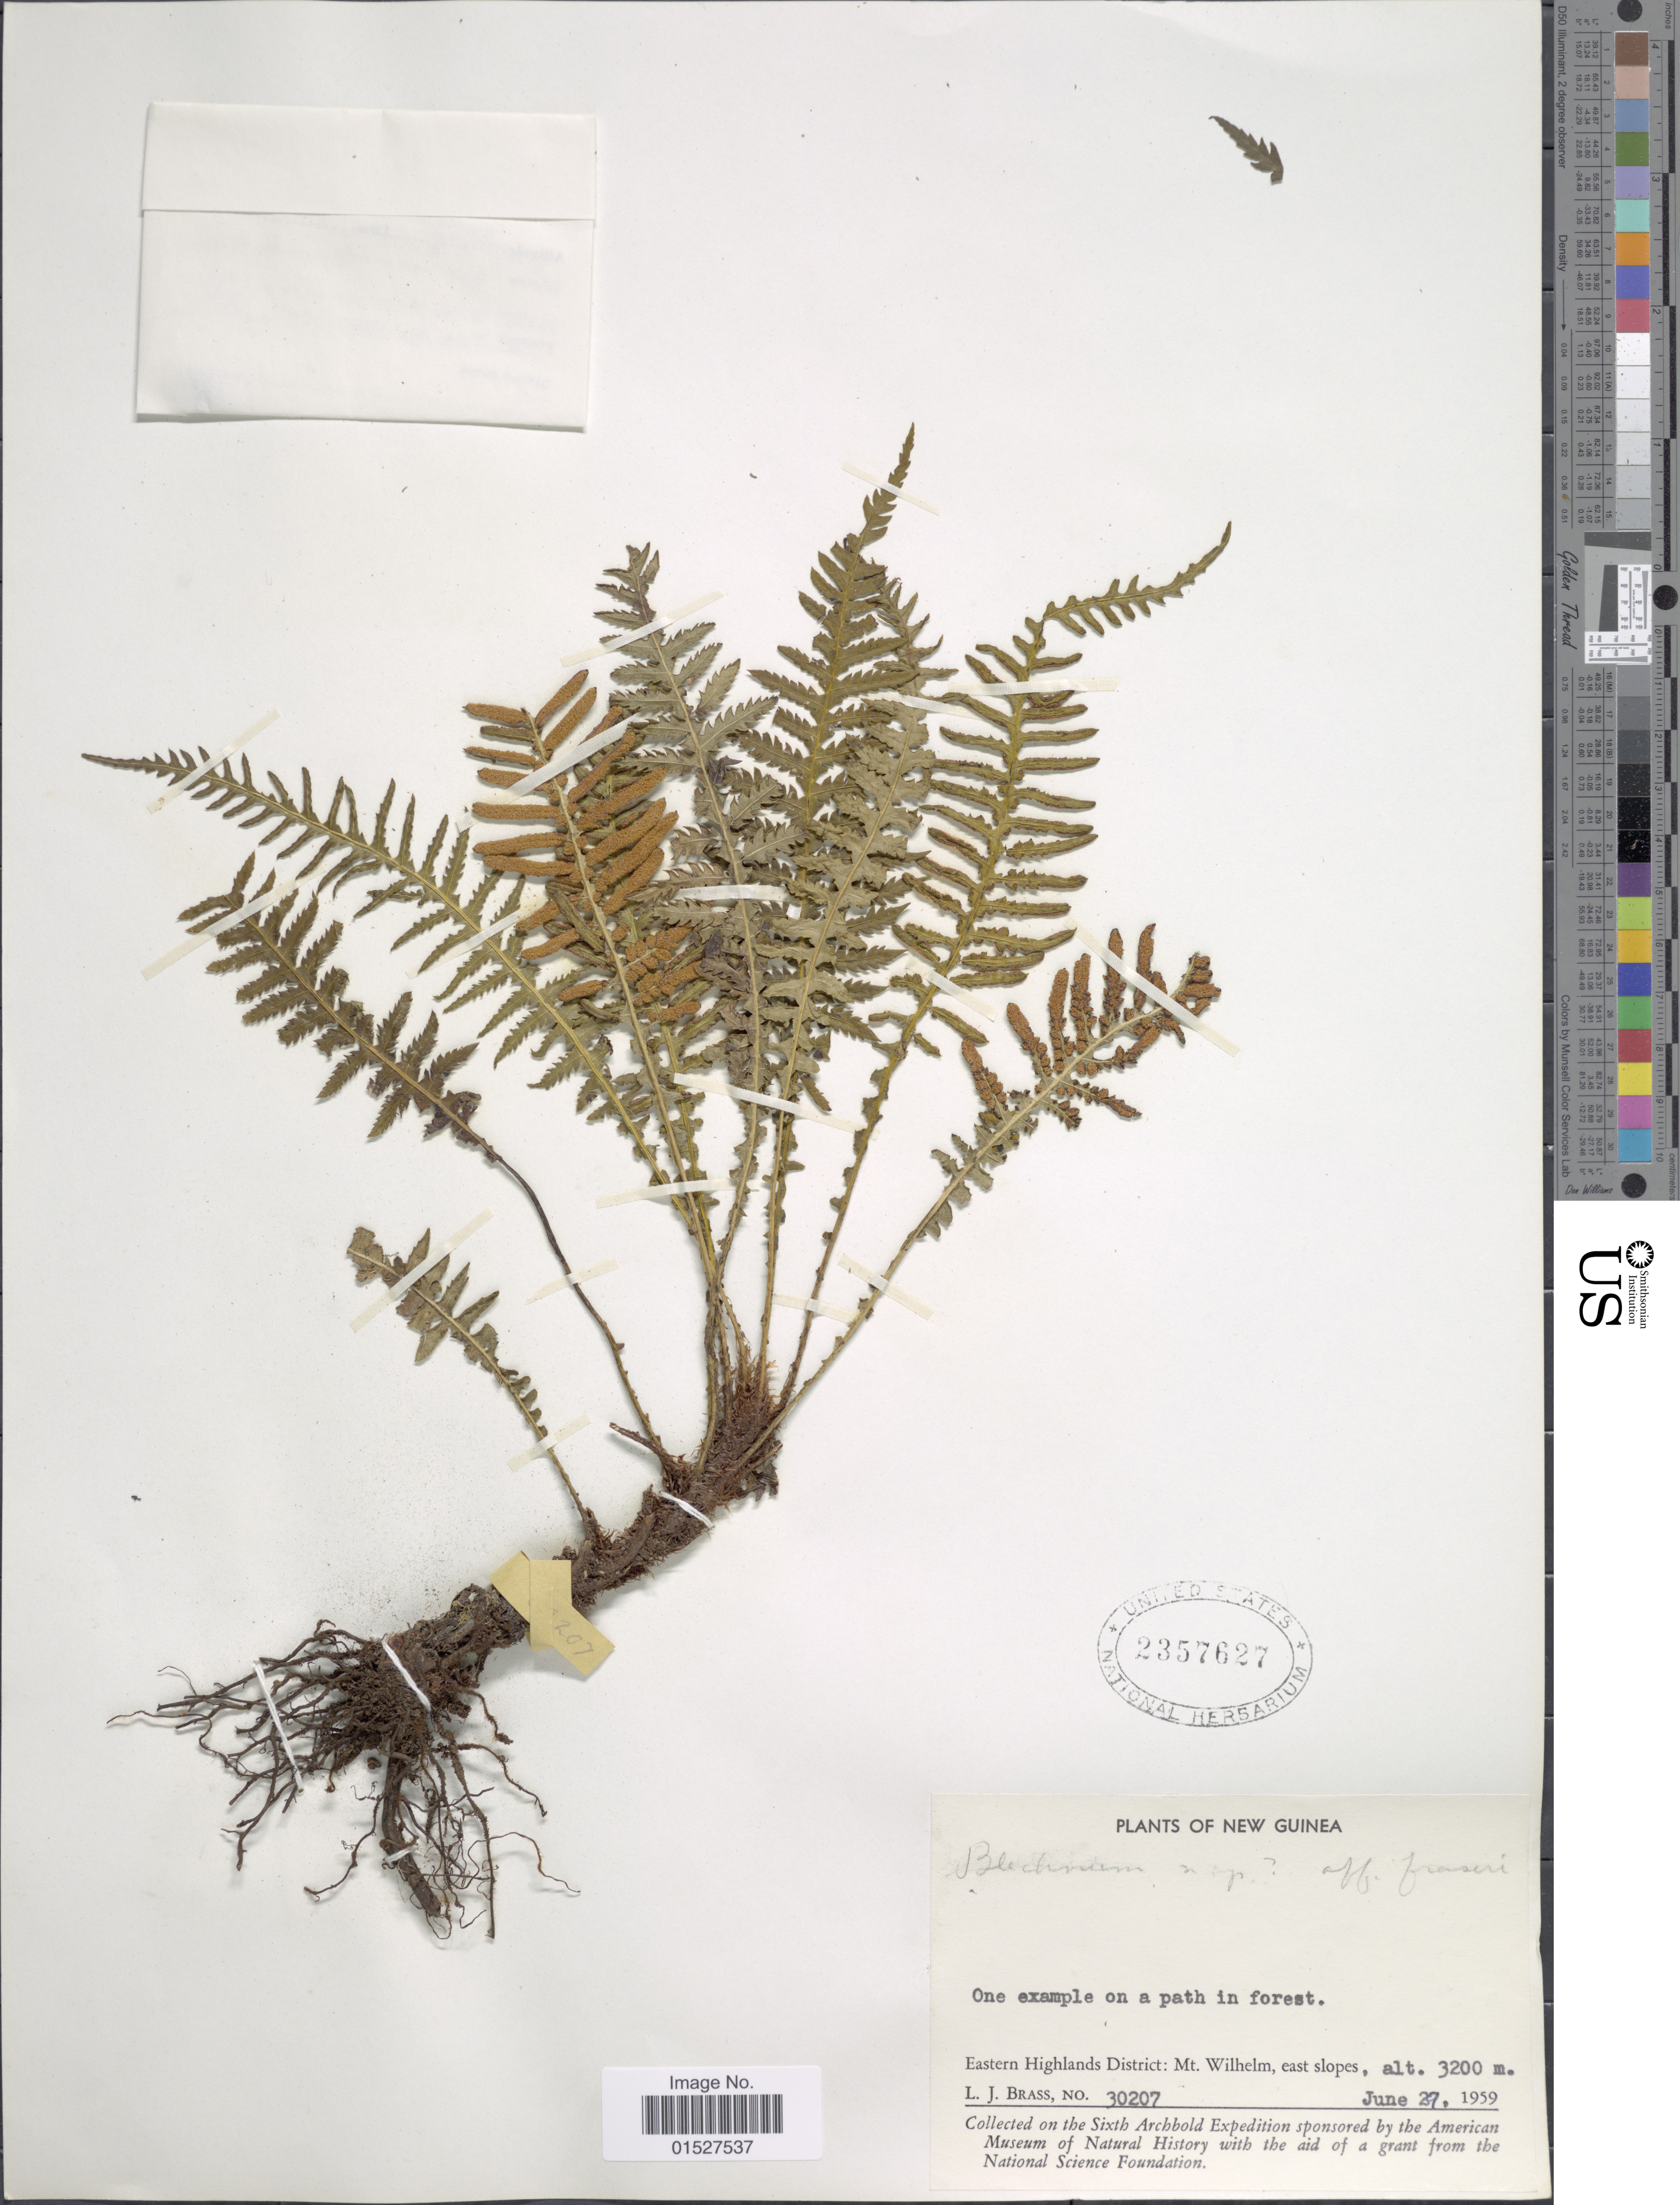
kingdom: Plantae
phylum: Tracheophyta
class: Polypodiopsida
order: Polypodiales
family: Blechnaceae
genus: Blechnum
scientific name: Blechnum fraseri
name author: (A. Cunn.) Luerss.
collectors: L. J. Brass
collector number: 30207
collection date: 1959-06-27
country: Papua New Guinea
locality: Eastern Highlands District: Mt. Wilhelm, east slopes.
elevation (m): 3200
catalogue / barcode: US 2357627